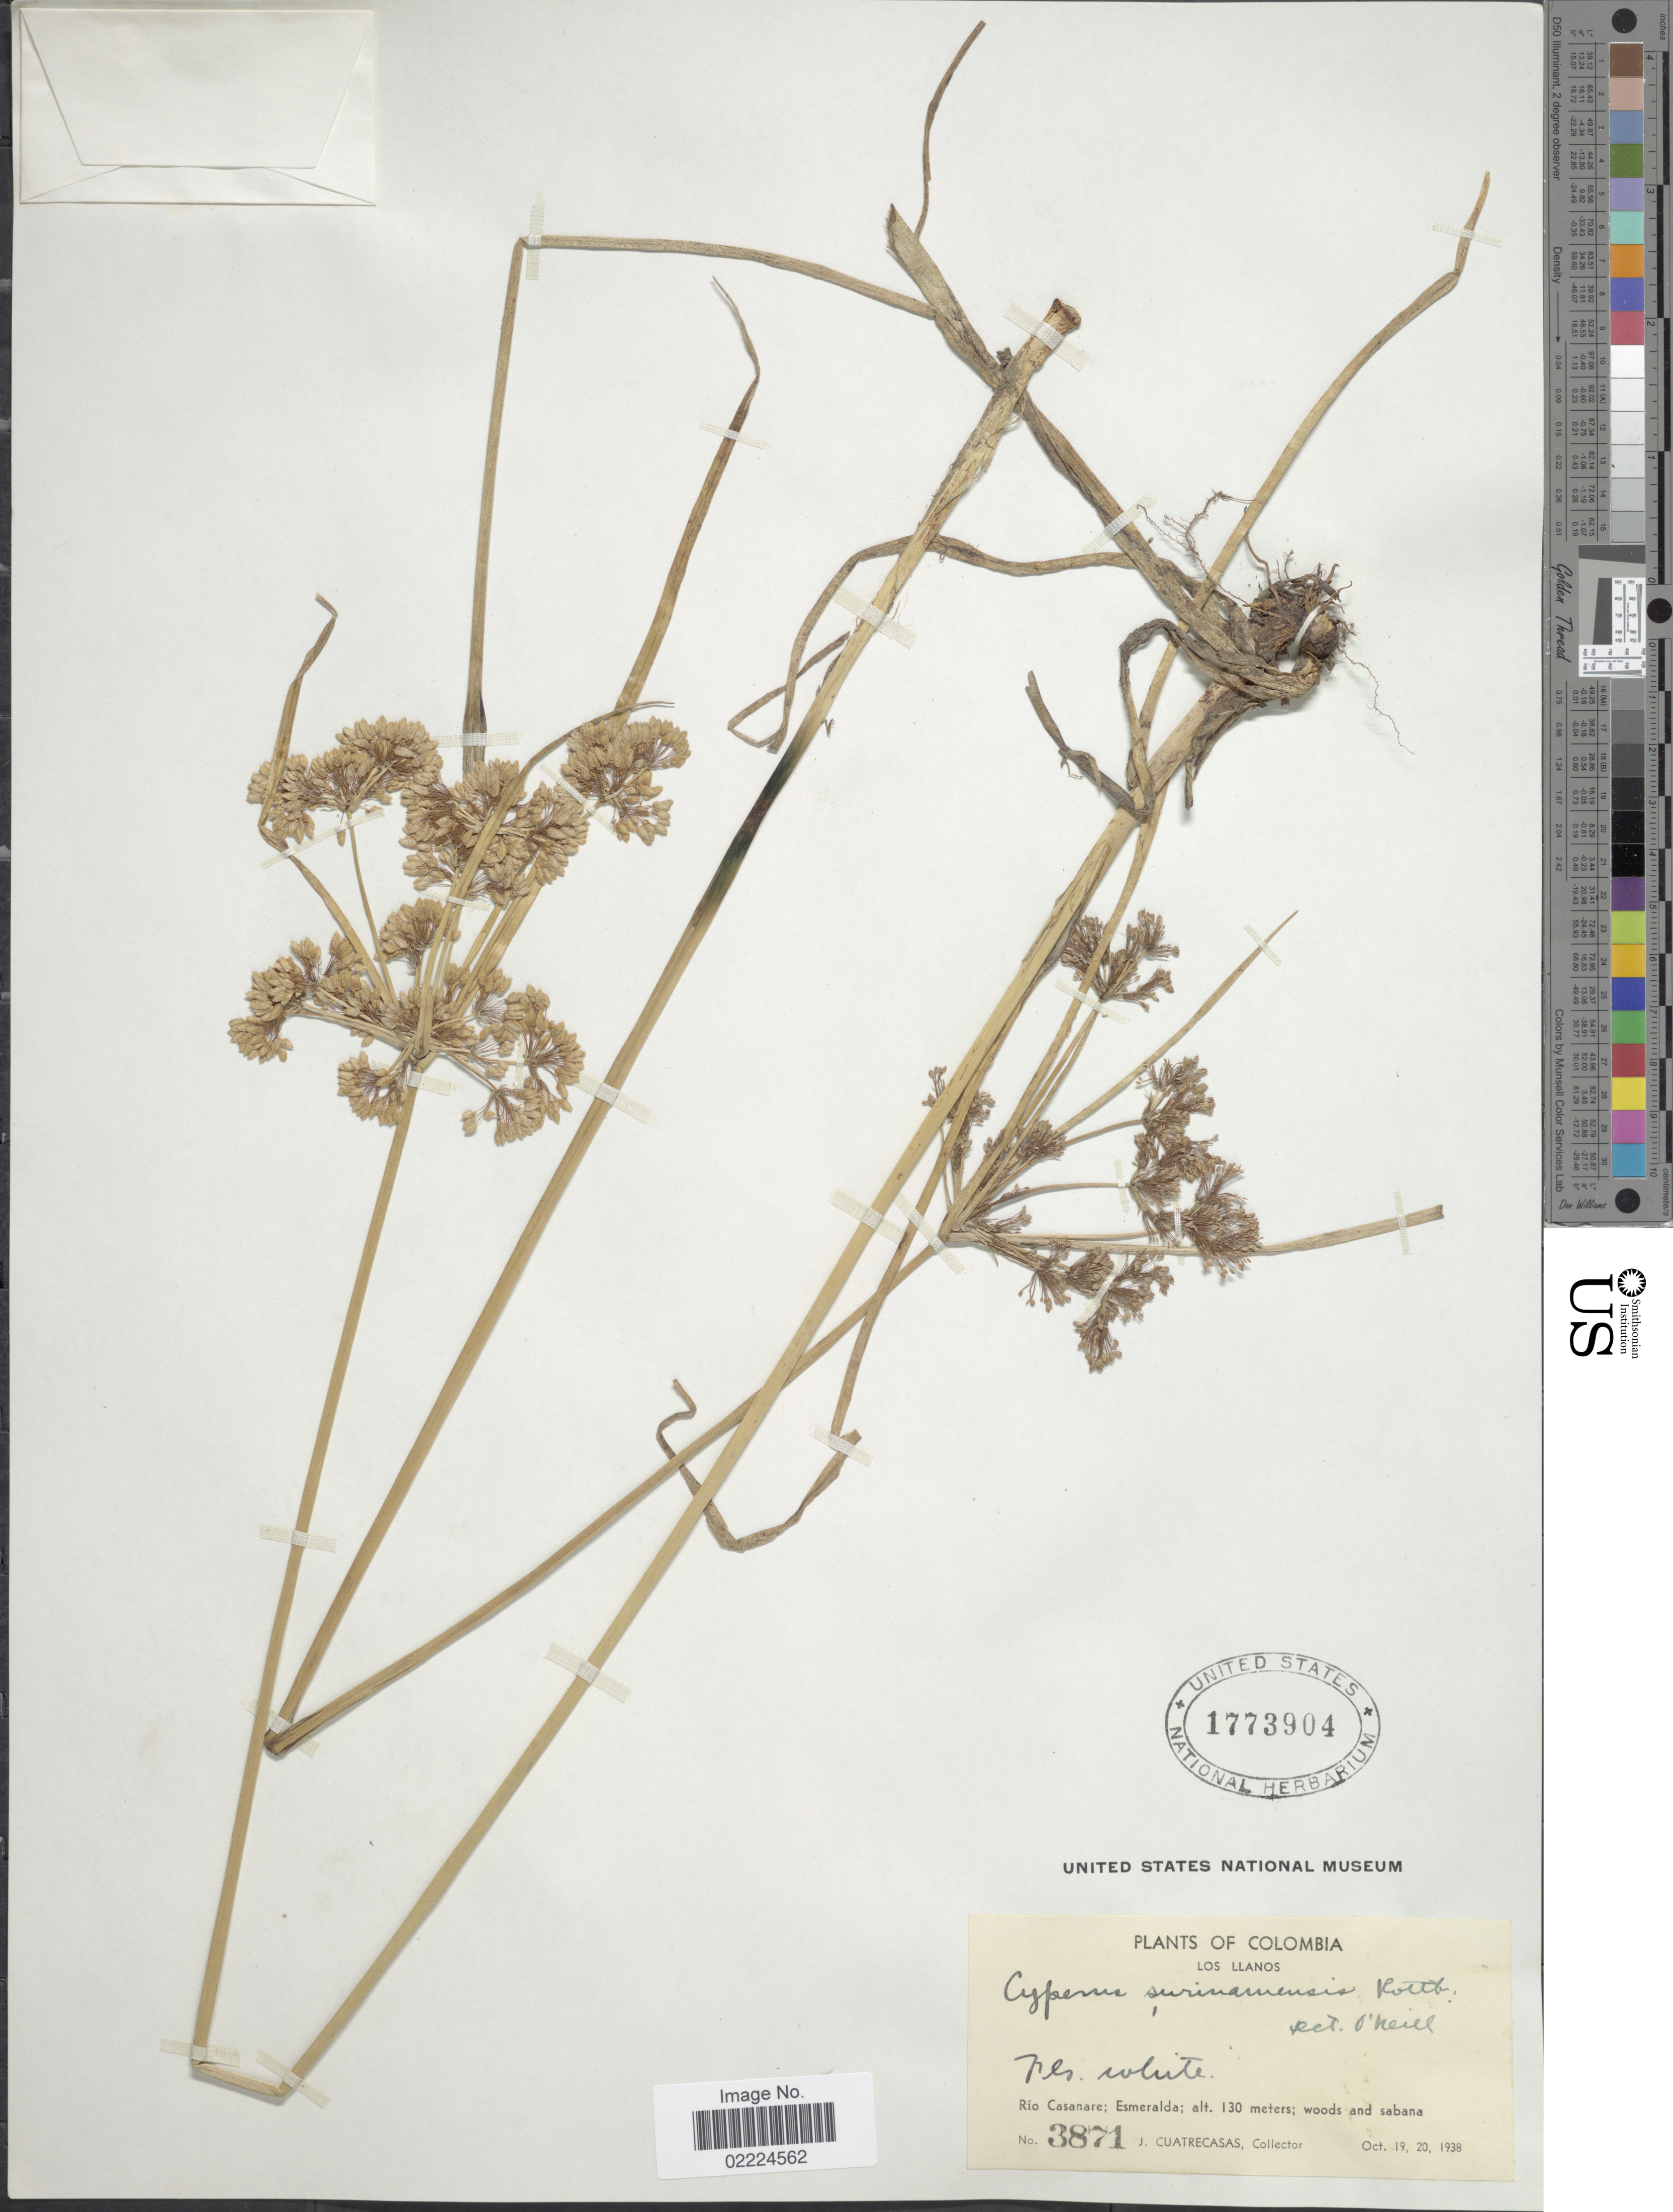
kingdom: Plantae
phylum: Tracheophyta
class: Liliopsida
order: Poales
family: Cyperaceae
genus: Cyperus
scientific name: Cyperus surinamensis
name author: Rottb.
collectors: J. Cuatrecasas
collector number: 3871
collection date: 1938-10-19/1938-10-20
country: Colombia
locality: Los Llanos; Rio Casanare; Esmeralda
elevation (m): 130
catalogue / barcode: US 1773904